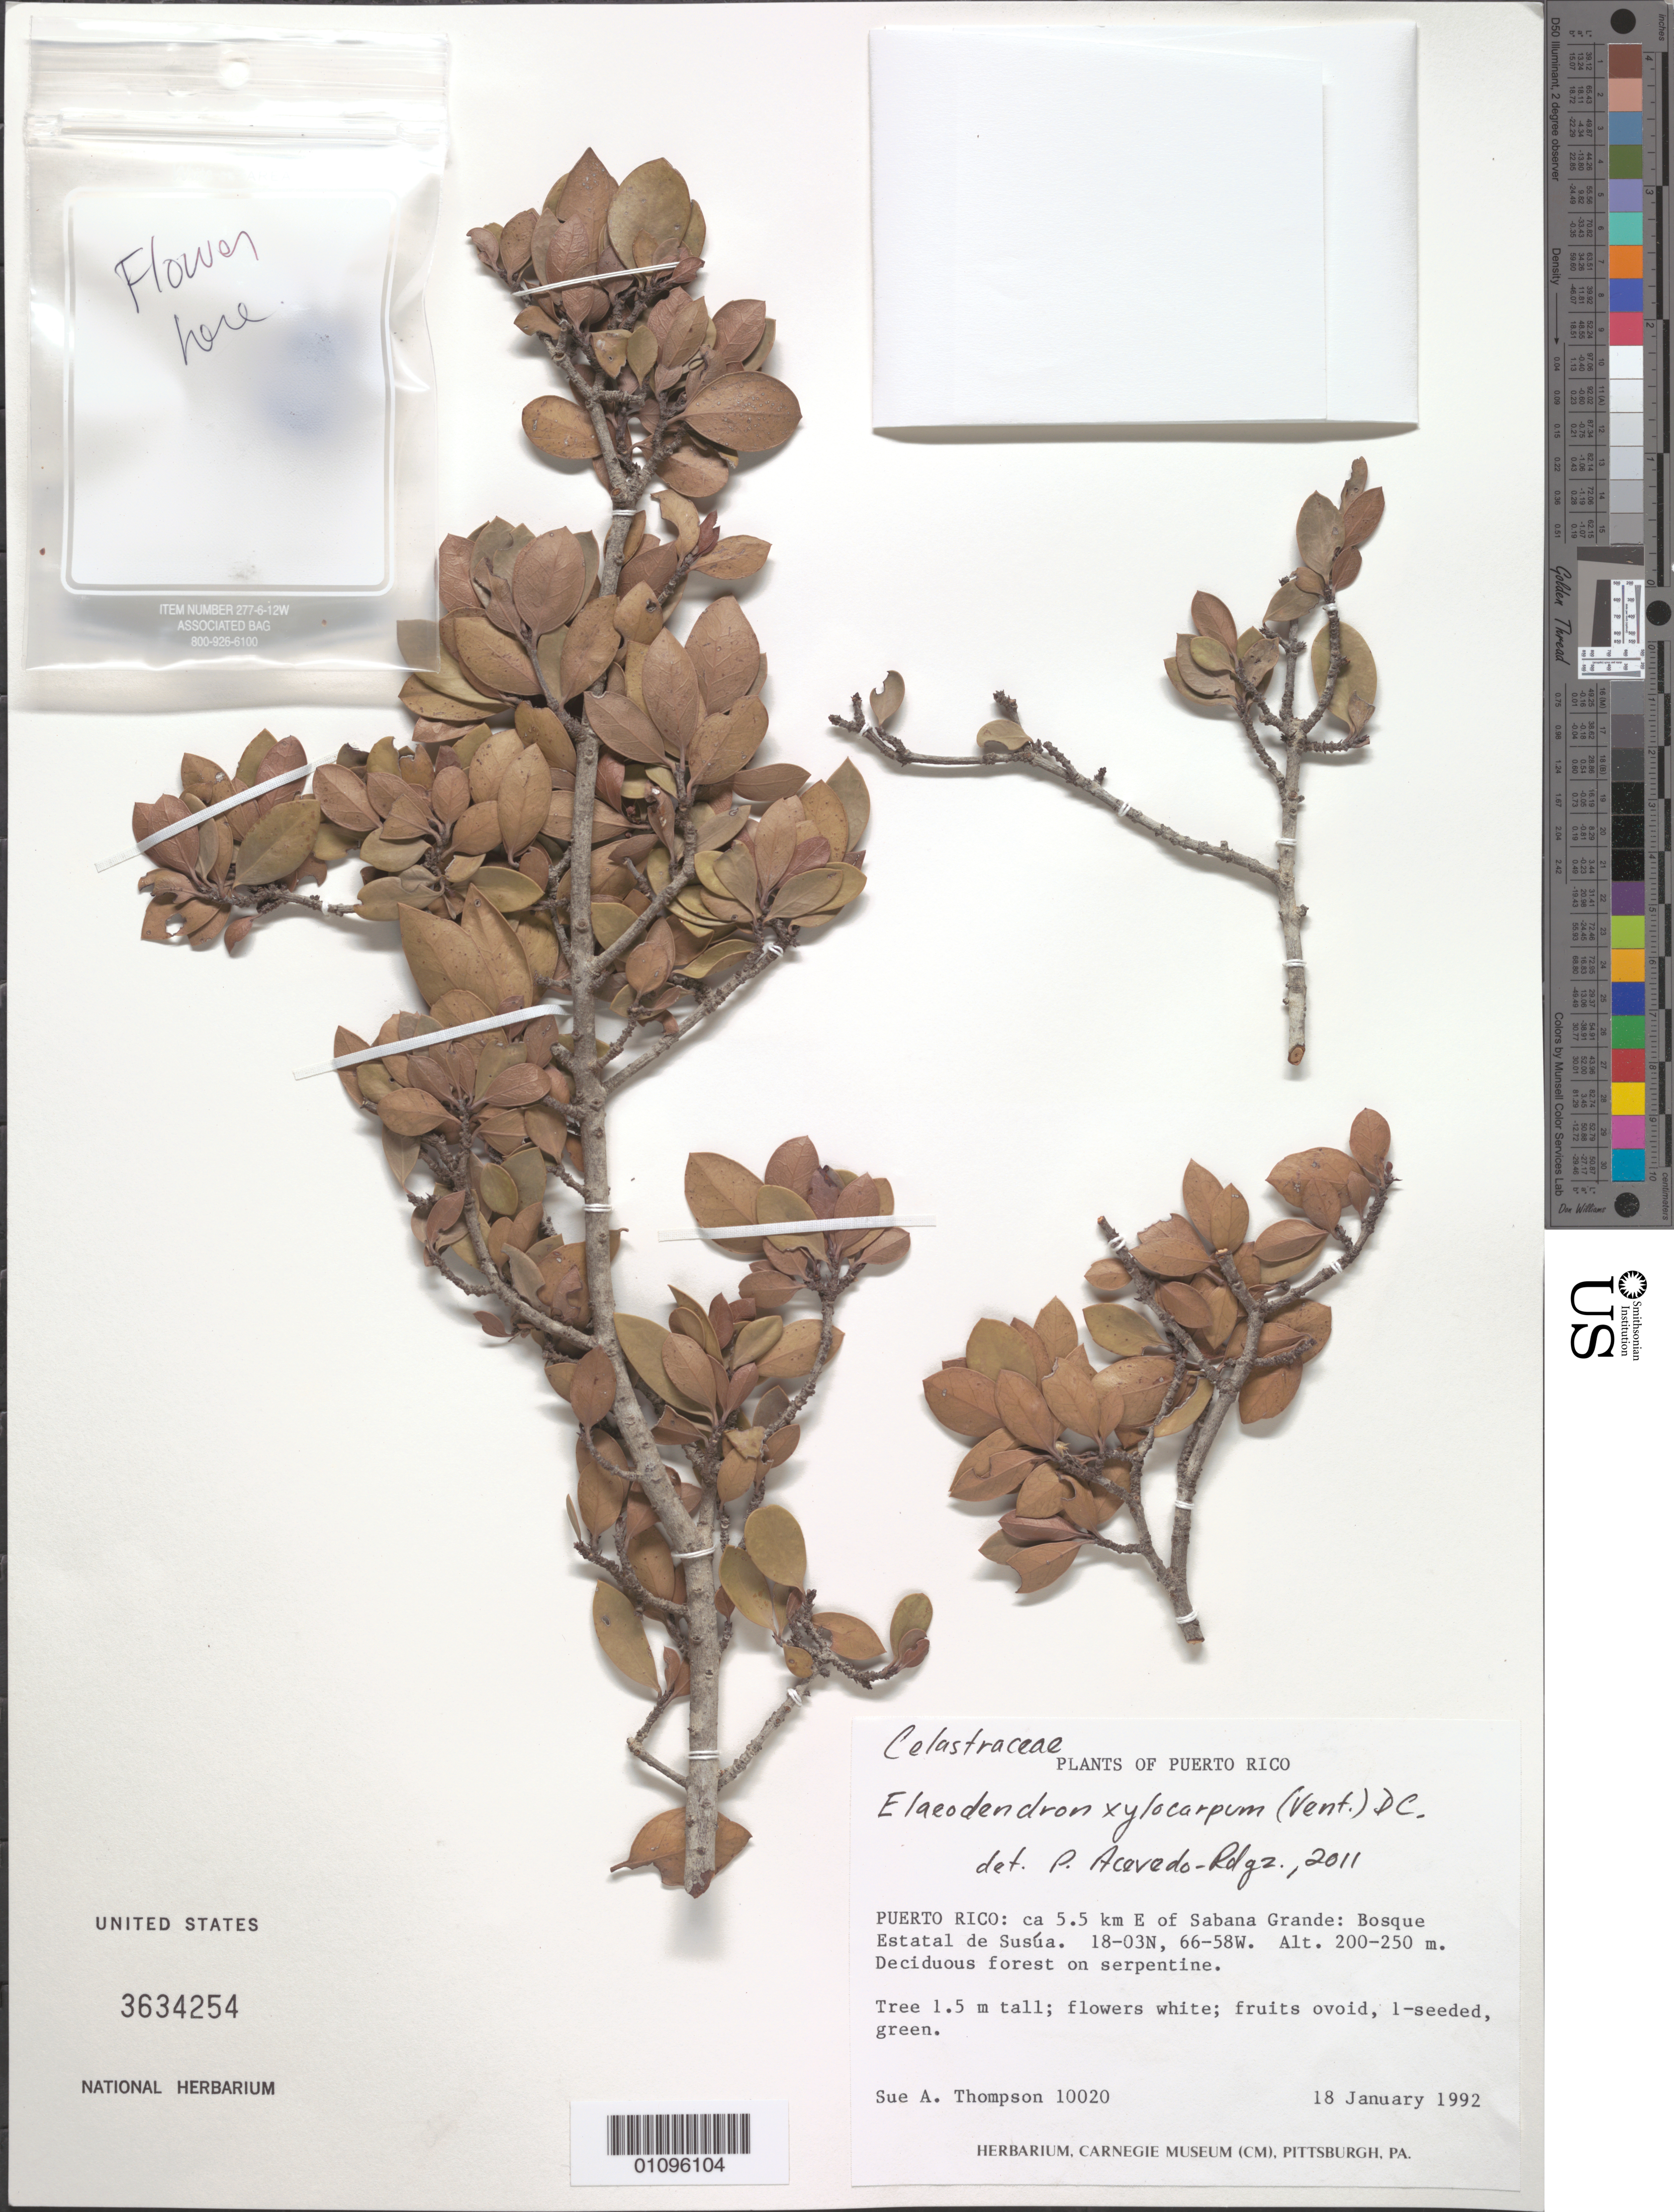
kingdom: Plantae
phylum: Tracheophyta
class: Magnoliopsida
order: Celastrales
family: Celastraceae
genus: Elaeodendron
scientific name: Elaeodendron xylocarpum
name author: (Vent.) DC.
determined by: Acevedo-Rodríguez, P., (BOT), Smithsonian Institution - National Museum of Natural History (UNITED STATES)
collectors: S. A. Thompson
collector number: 10020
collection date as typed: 18 Jan 1992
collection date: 1992-01-18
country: Puerto Rico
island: Puerto Rico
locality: Bosque Estatal de Susúa, about 5.5 km E of Sabana Grande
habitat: Deciduous forest on serpentine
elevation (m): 200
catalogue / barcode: US 3634254